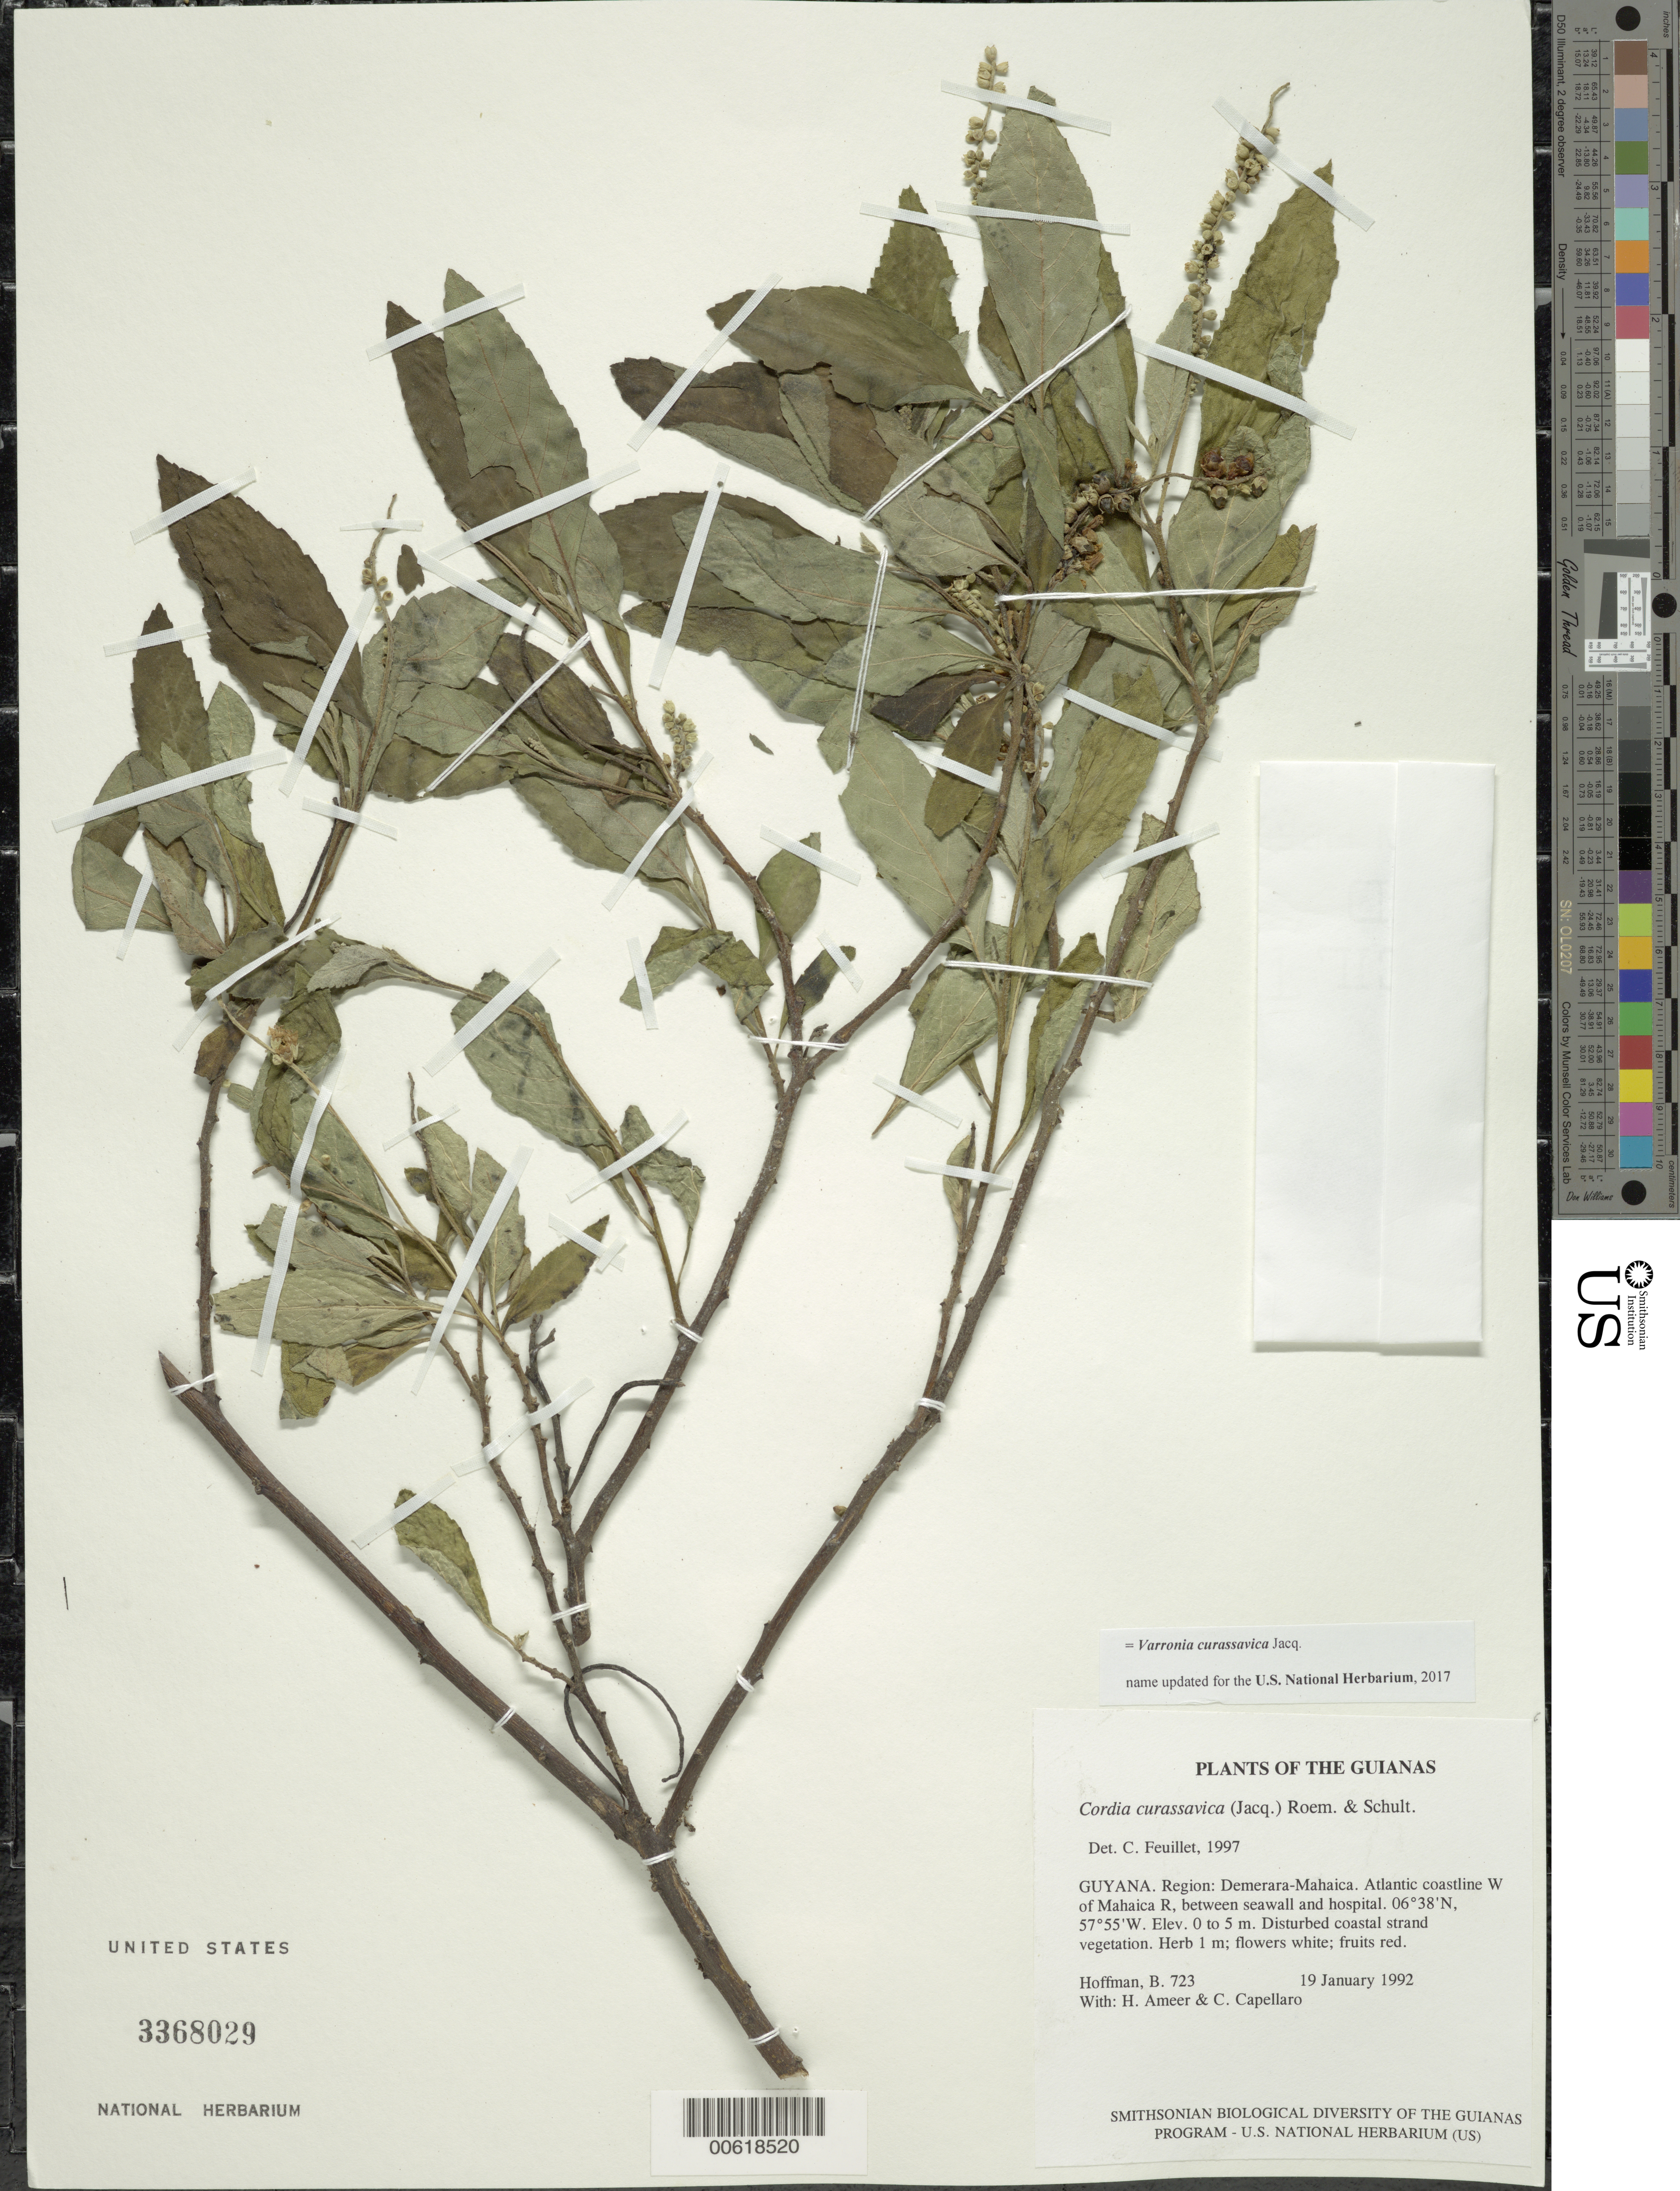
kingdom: Plantae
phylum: Tracheophyta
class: Magnoliopsida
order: Boraginales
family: Cordiaceae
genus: Varronia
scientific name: Varronia curassavica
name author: Jacq.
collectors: B. Hoffman, H. Ameer & C. Capellaro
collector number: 723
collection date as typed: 19 January 1992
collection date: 1992-01-19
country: Guyana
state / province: Demerara-Mahaica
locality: Atlantic coastline W of Mahaica R., between seawall and hospital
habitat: Disturbed coastal strand vegetation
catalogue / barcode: US 3368029